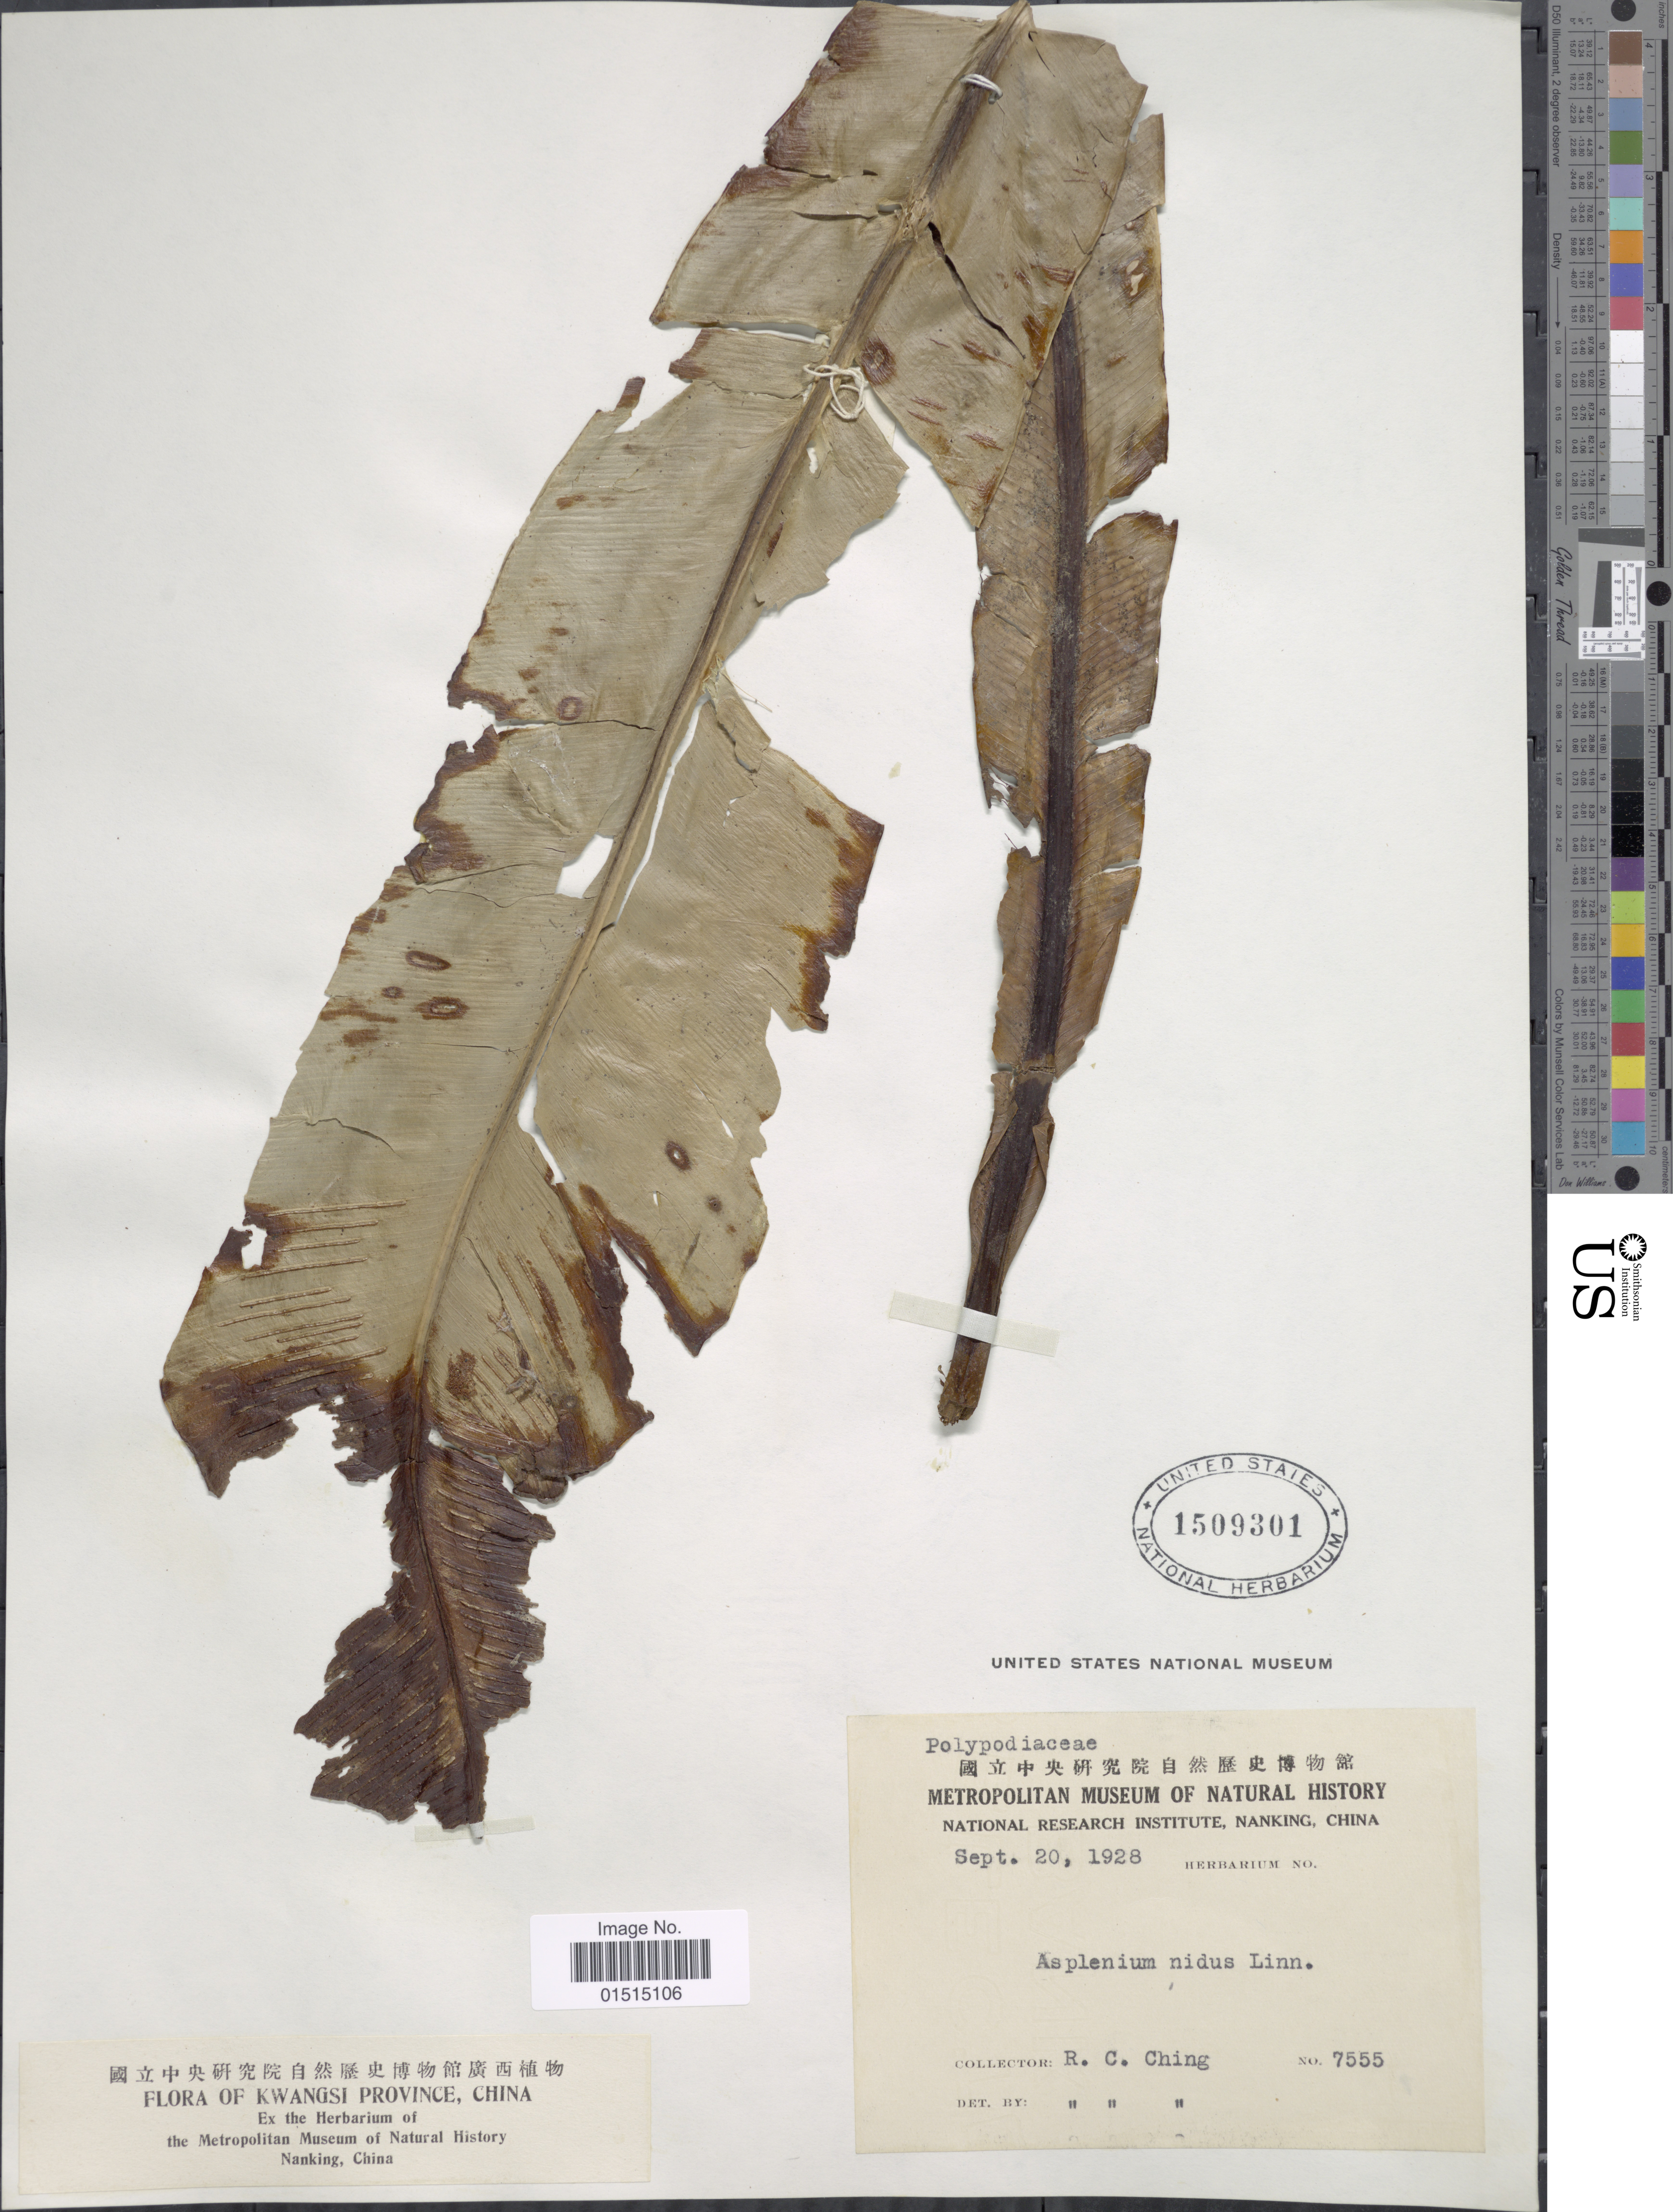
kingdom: Plantae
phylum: Tracheophyta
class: Polypodiopsida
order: Polypodiales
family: Aspleniaceae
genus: Asplenium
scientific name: Asplenium nidus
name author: L.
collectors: R. C. Ching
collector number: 7555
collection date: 1928-09-20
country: China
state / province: Guangxi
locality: Kwangsi Province, Nanking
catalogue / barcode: US 1509301